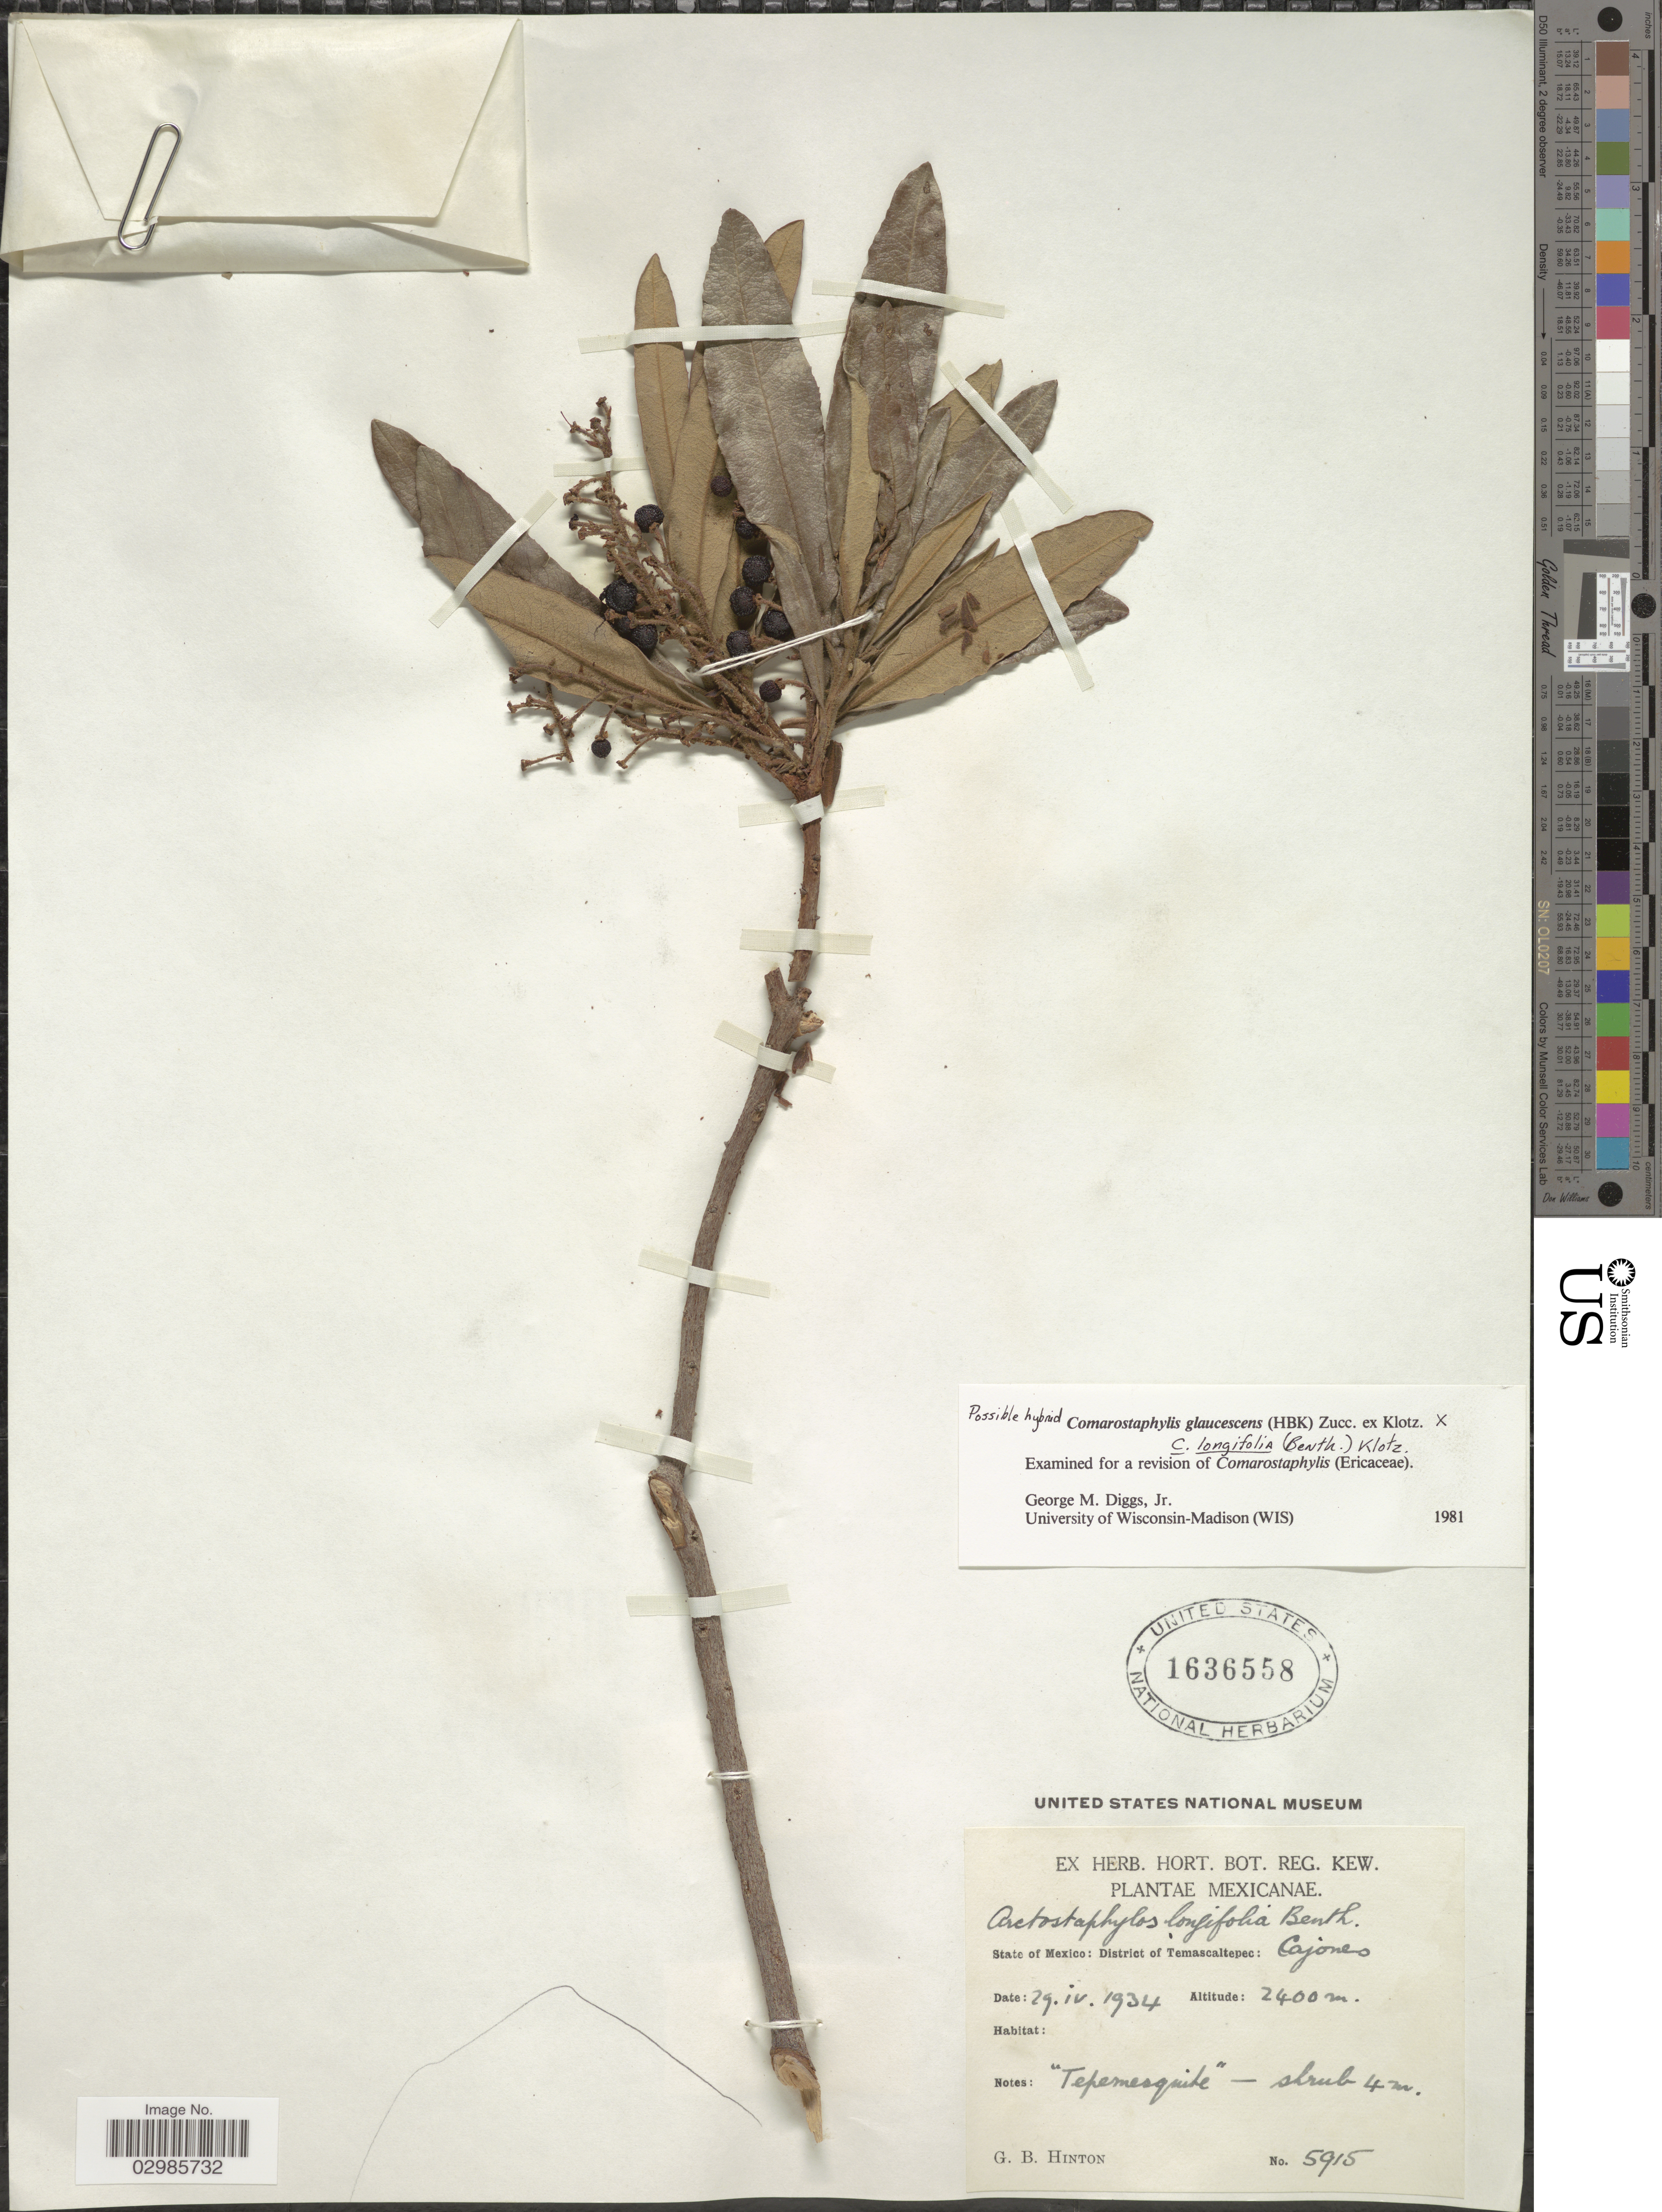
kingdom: Plantae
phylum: Tracheophyta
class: Magnoliopsida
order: Ericales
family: Ericaceae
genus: Comarostaphylis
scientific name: Comarostaphylis glaucescens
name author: (Kunth) Zucc. ex Klotzsch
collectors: G. B. Hinton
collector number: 5915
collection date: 1934-04-29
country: Mexico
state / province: México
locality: District of Temascaltepec: Cajones.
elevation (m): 2400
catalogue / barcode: US 1636558